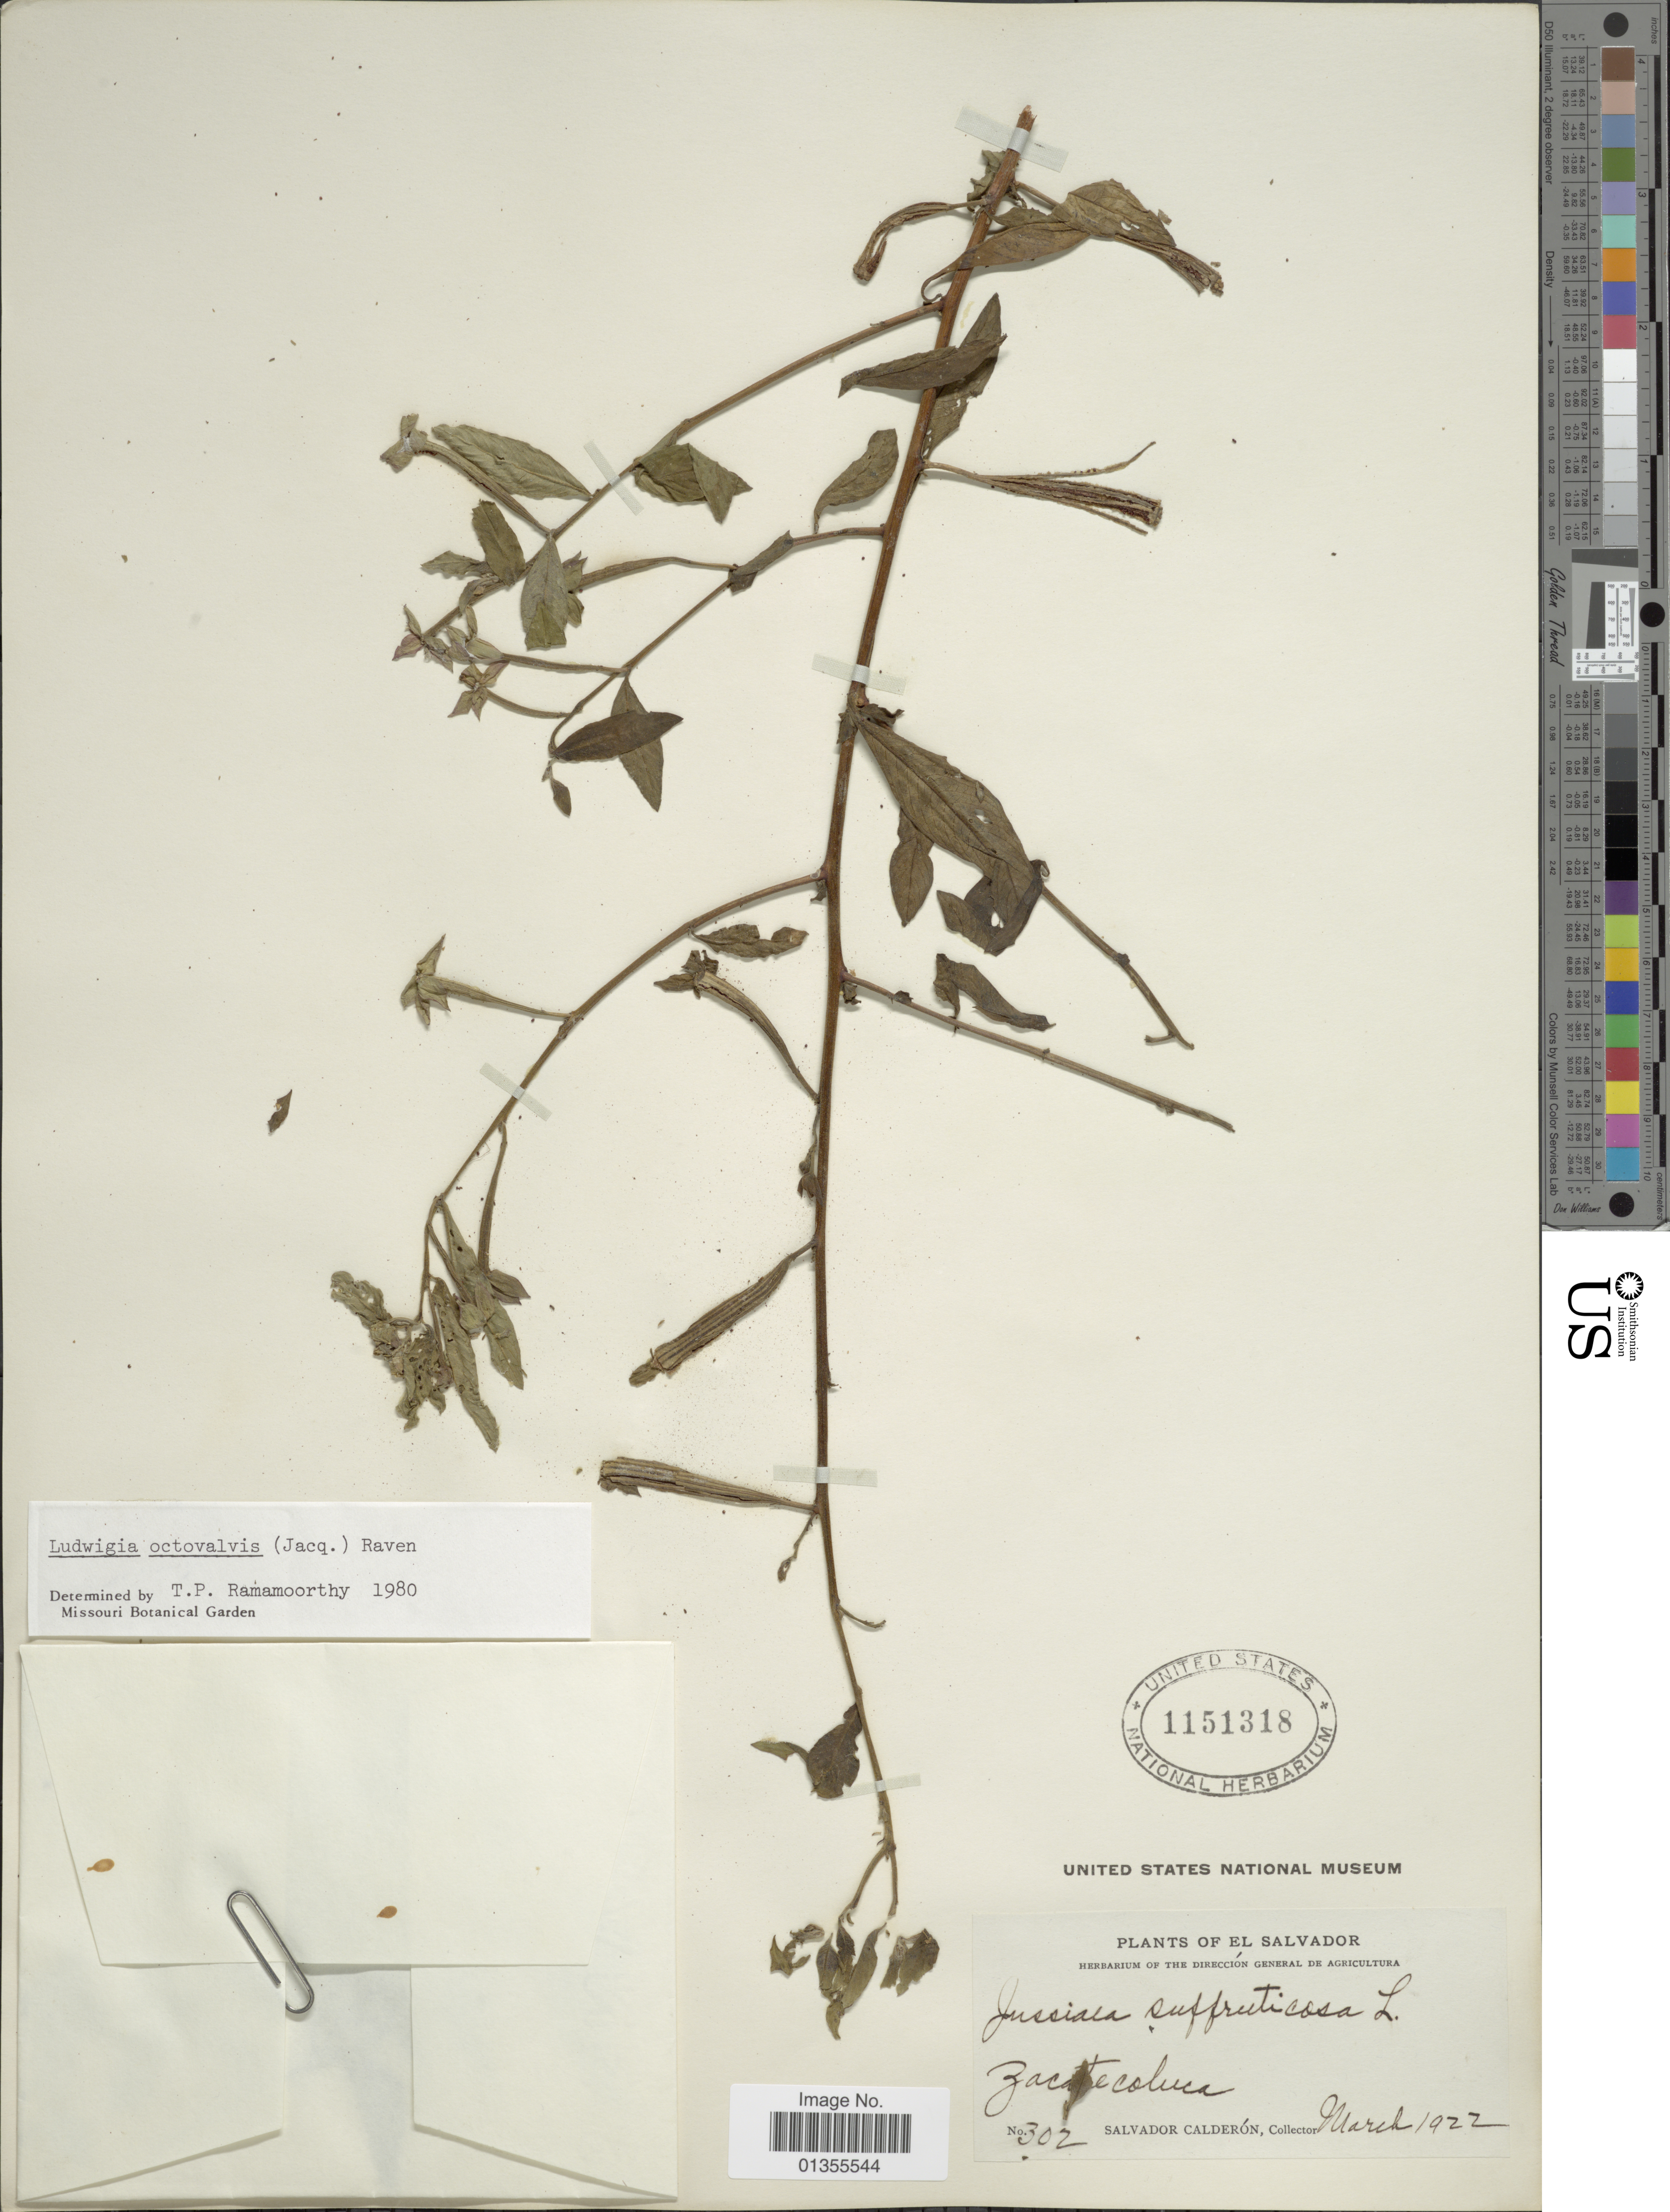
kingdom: Plantae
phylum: Tracheophyta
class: Magnoliopsida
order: Myrtales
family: Onagraceae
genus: Ludwigia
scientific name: Ludwigia octovalvis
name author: (Jacq.) P.H. Raven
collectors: S. Calderón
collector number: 302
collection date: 1922-03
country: El Salvador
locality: Zacatecoluca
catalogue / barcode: US 1151318